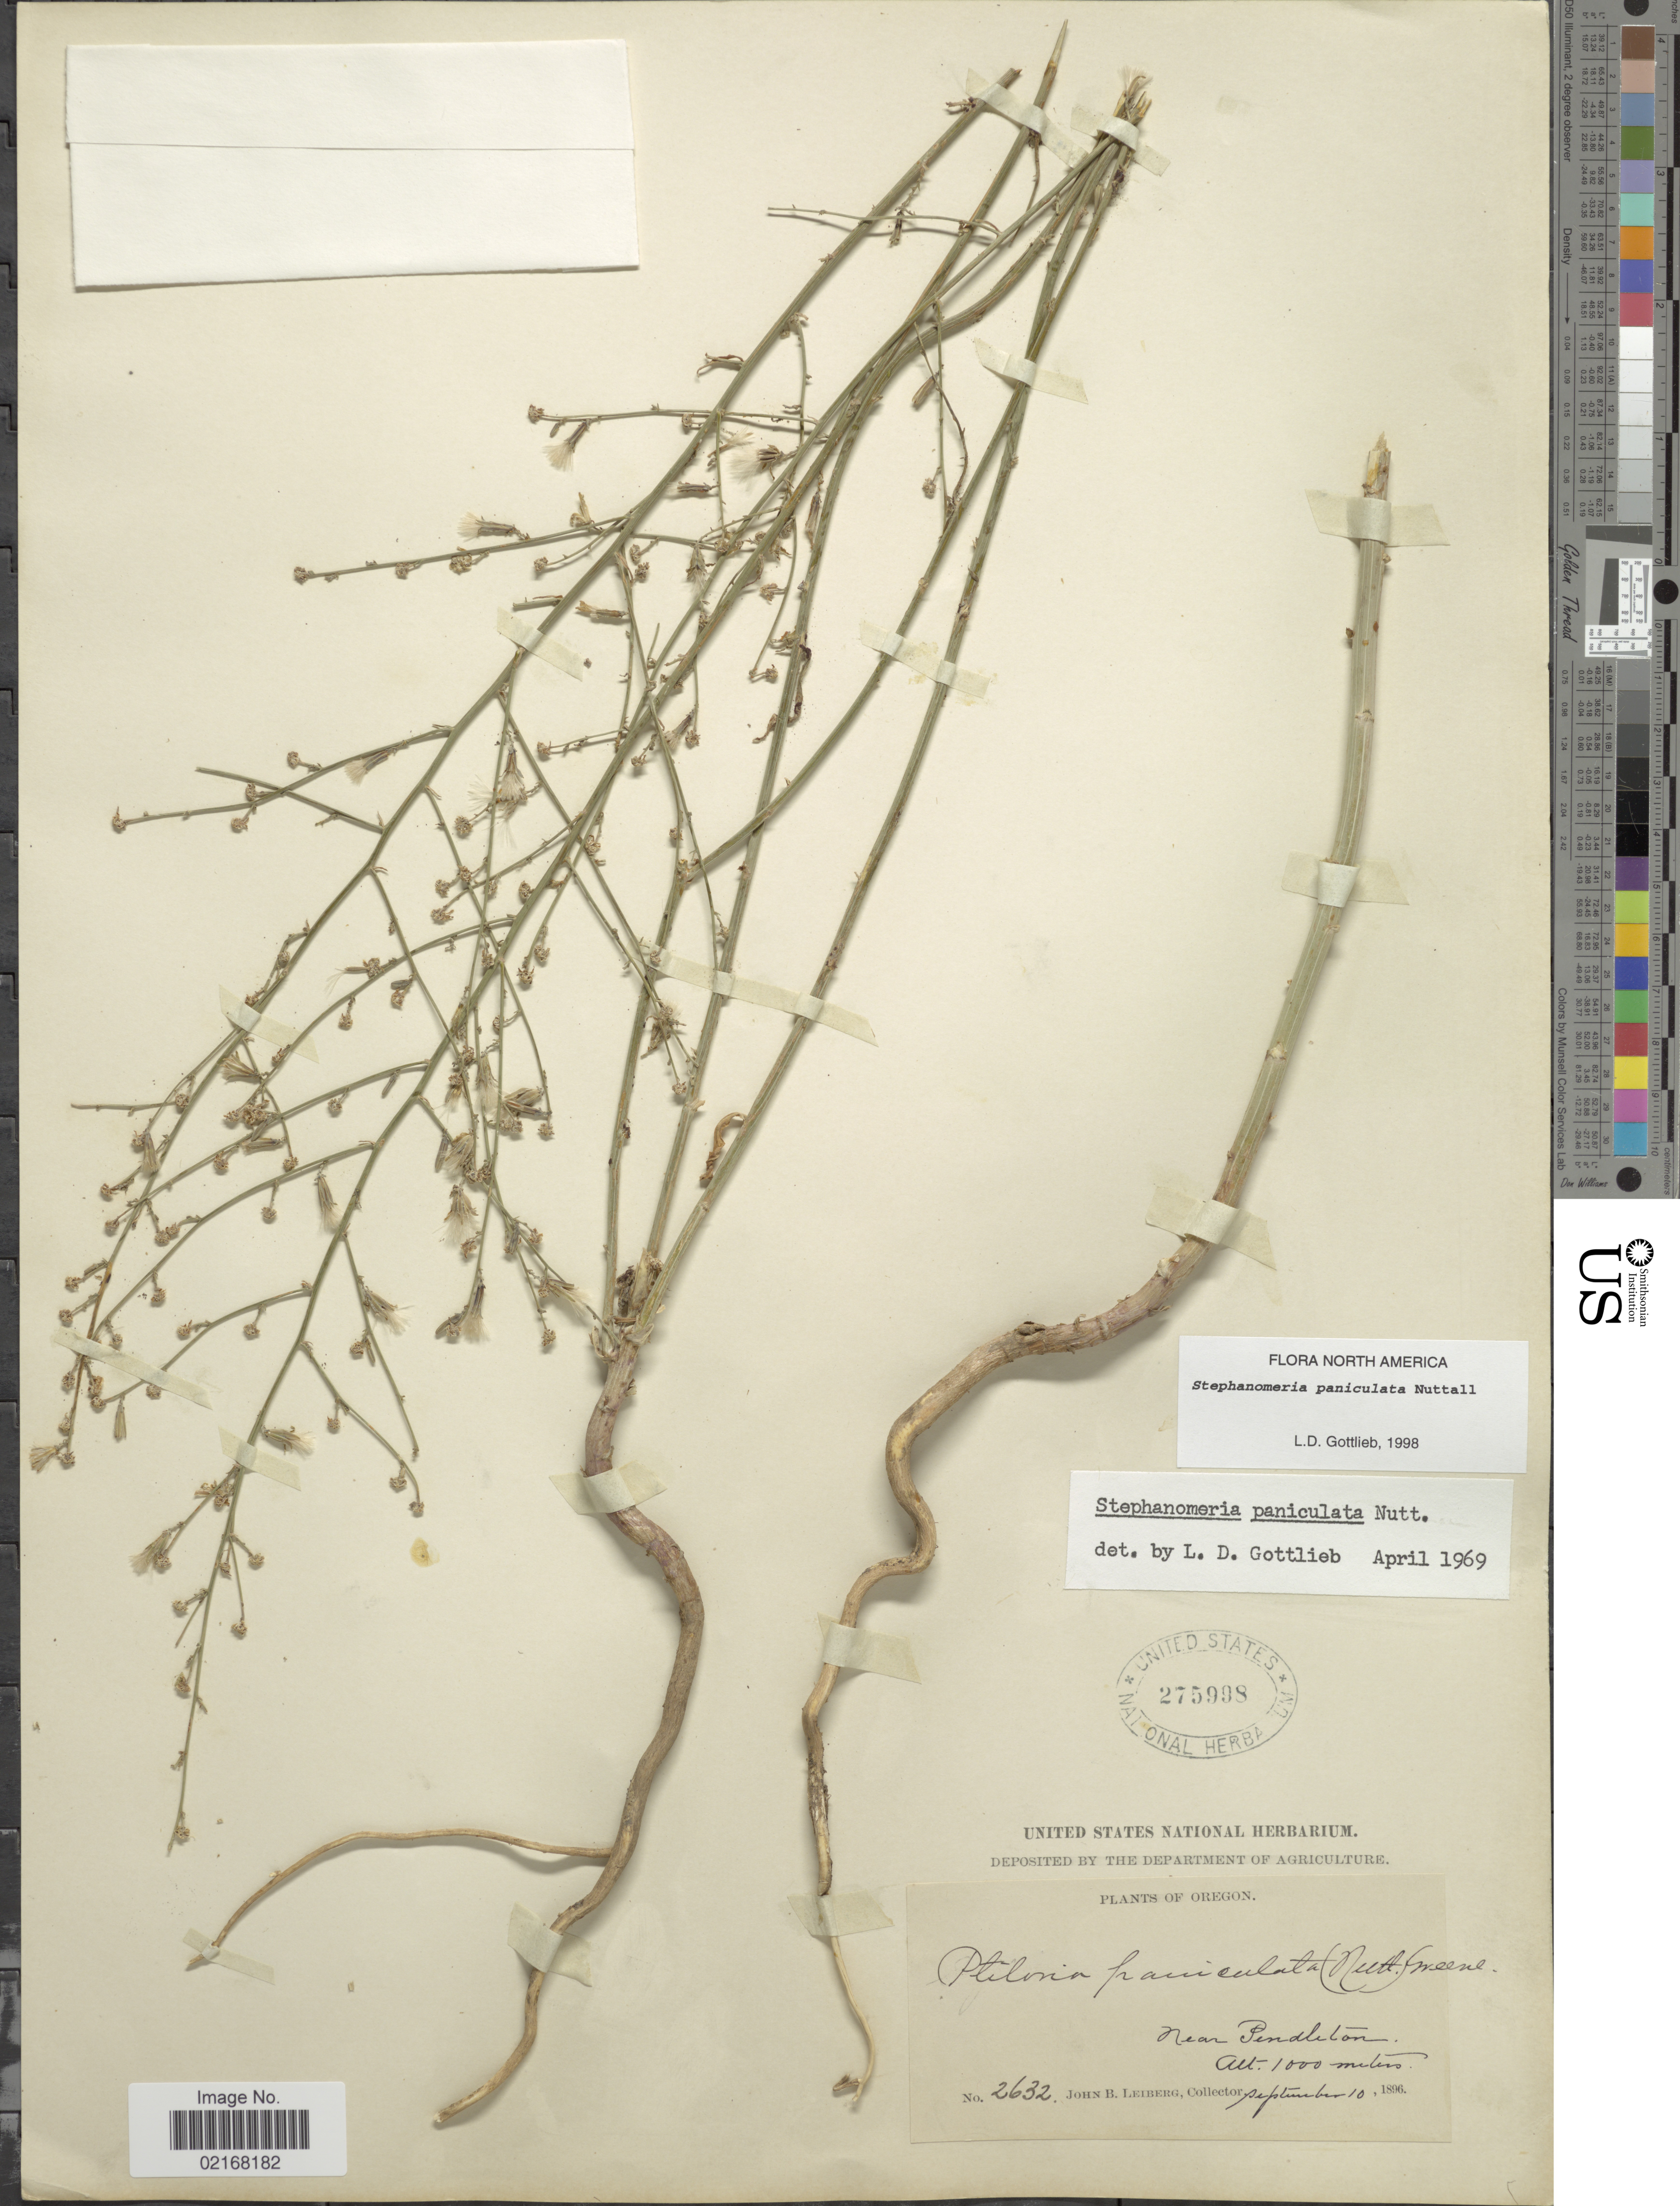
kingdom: Plantae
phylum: Tracheophyta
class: Magnoliopsida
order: Asterales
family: Asteraceae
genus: Stephanomeria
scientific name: Stephanomeria paniculata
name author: Nutt.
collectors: J. B. Leiberg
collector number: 2632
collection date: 1896-09-10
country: United States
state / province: Oregon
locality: Near Pendleton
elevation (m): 1000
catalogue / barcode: US 275998